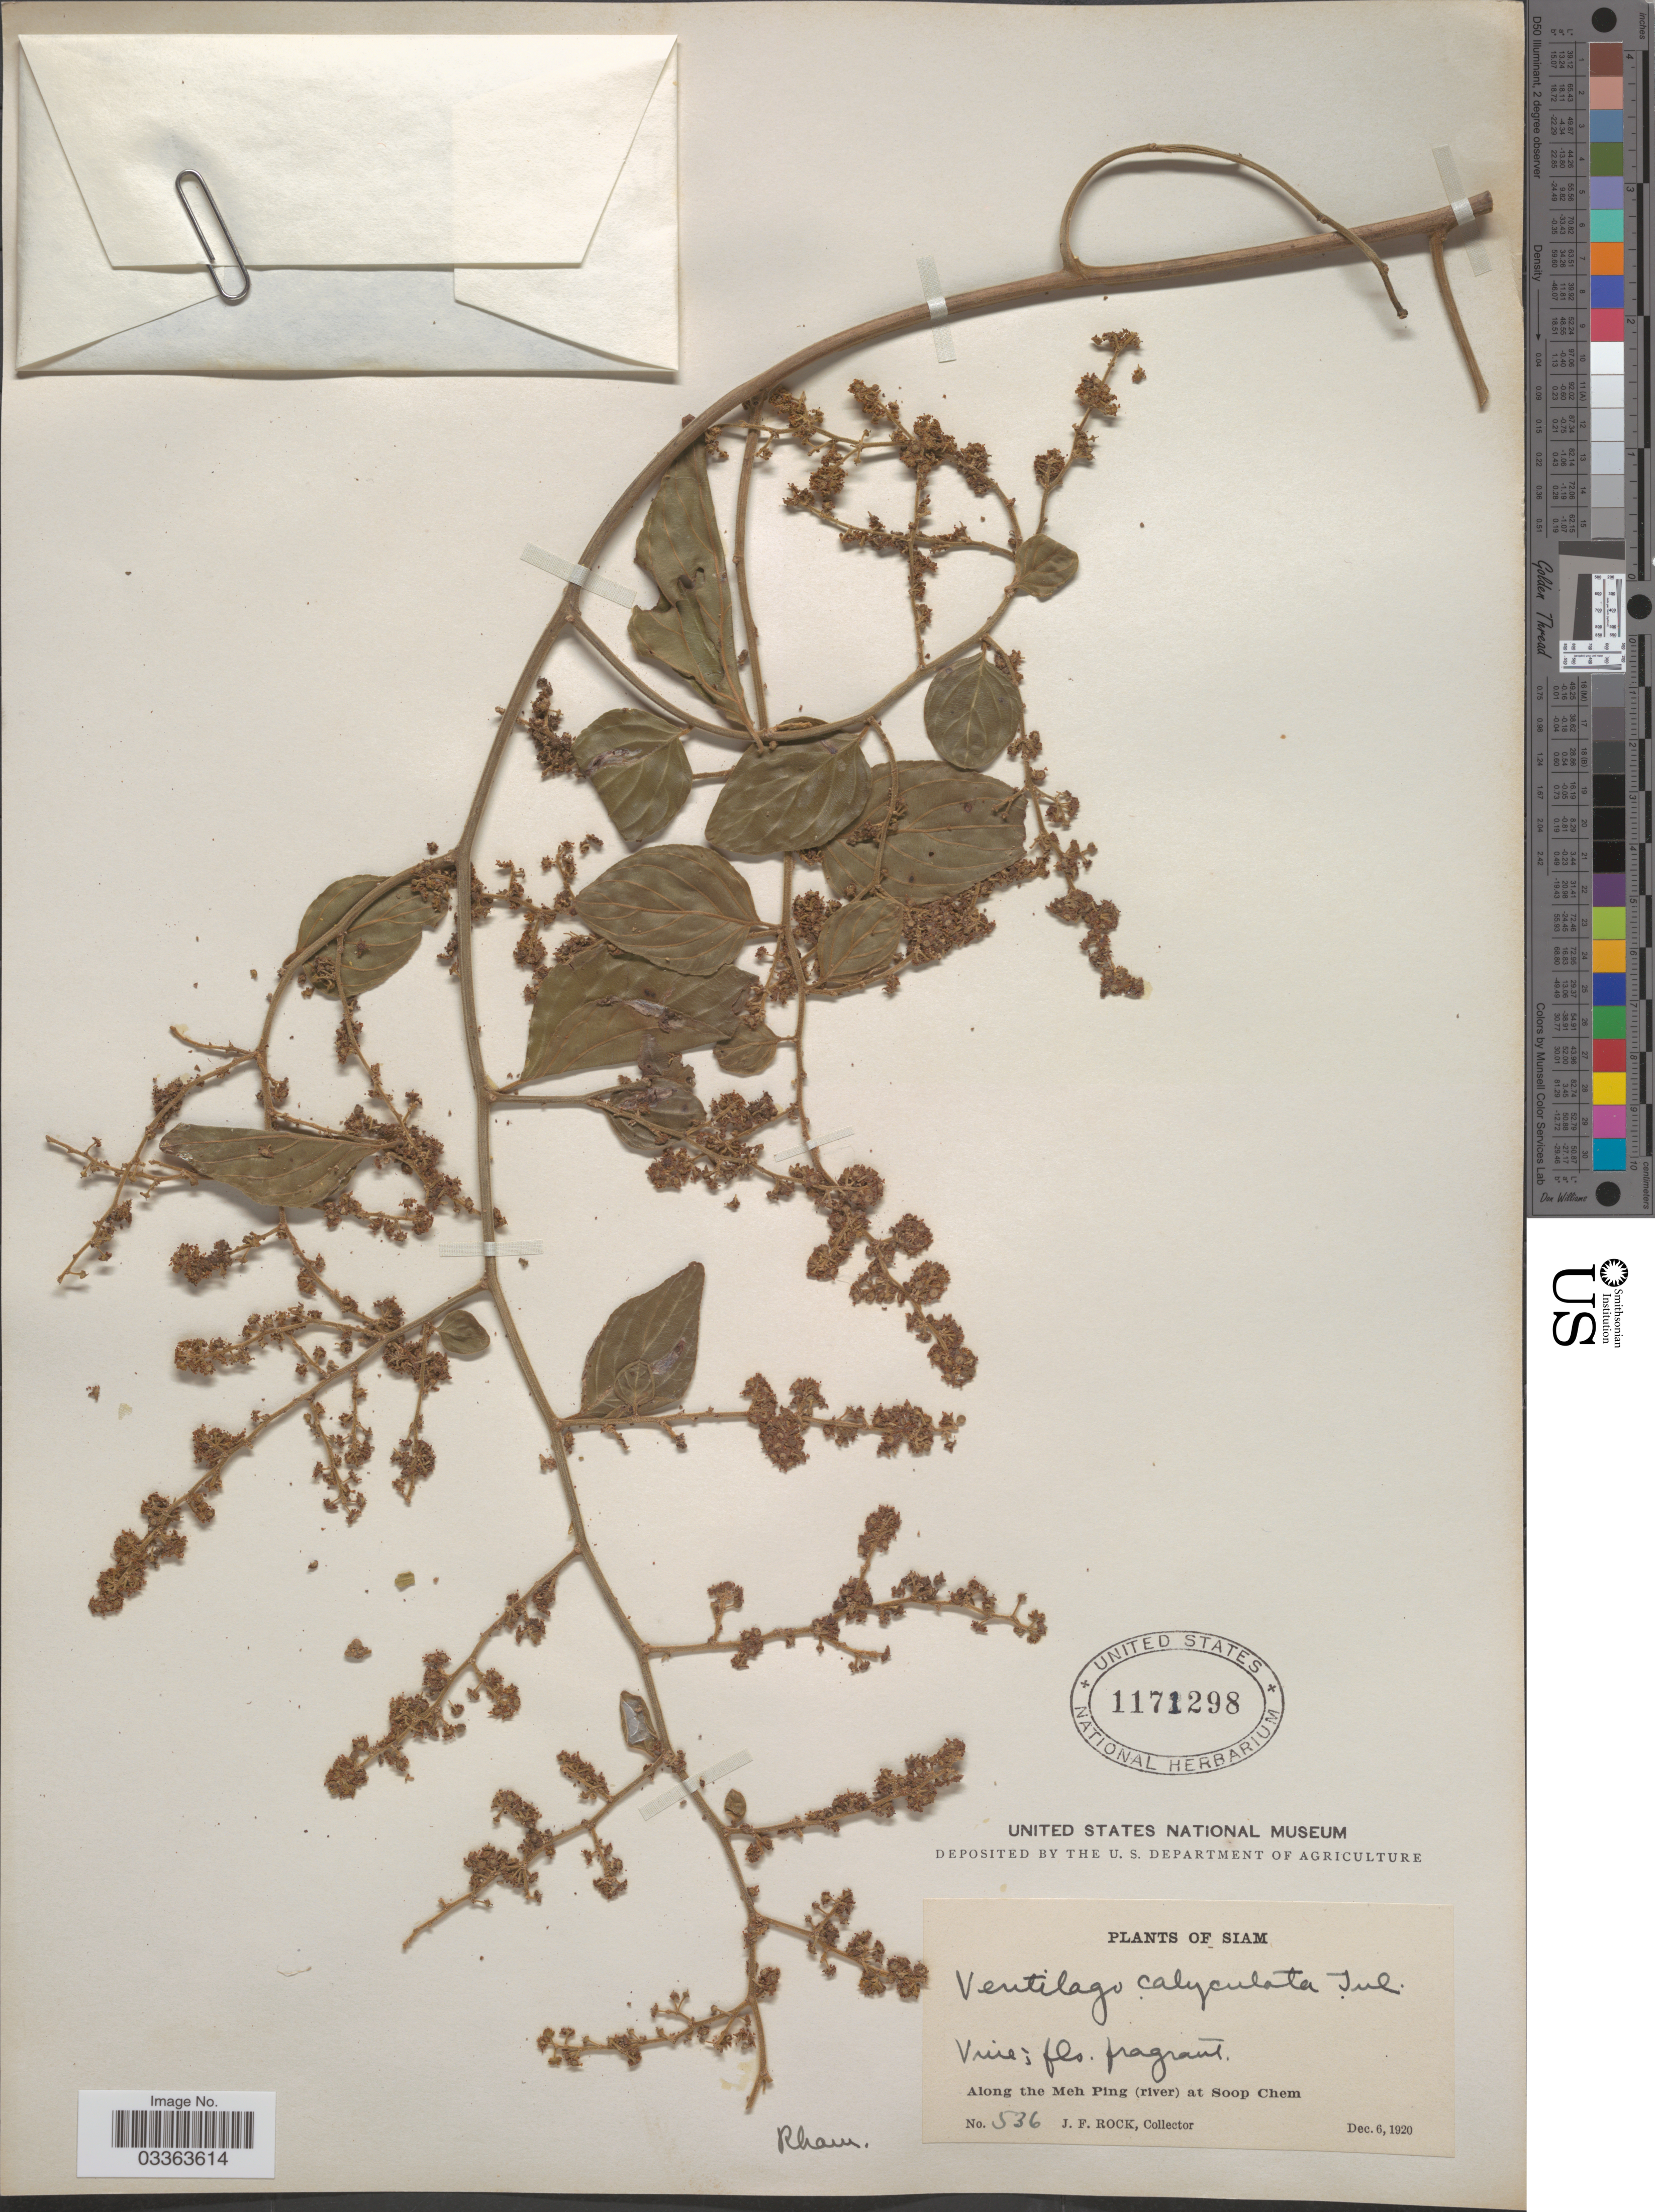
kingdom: Plantae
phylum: Tracheophyta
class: Magnoliopsida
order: Rosales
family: Rhamnaceae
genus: Ventilago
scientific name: Ventilago calyculata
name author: Tul.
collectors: J. Rock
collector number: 536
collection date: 1920-12-06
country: Thailand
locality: Siam. Along the Meh Peng (river) at Soop Chem.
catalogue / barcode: US 1171298